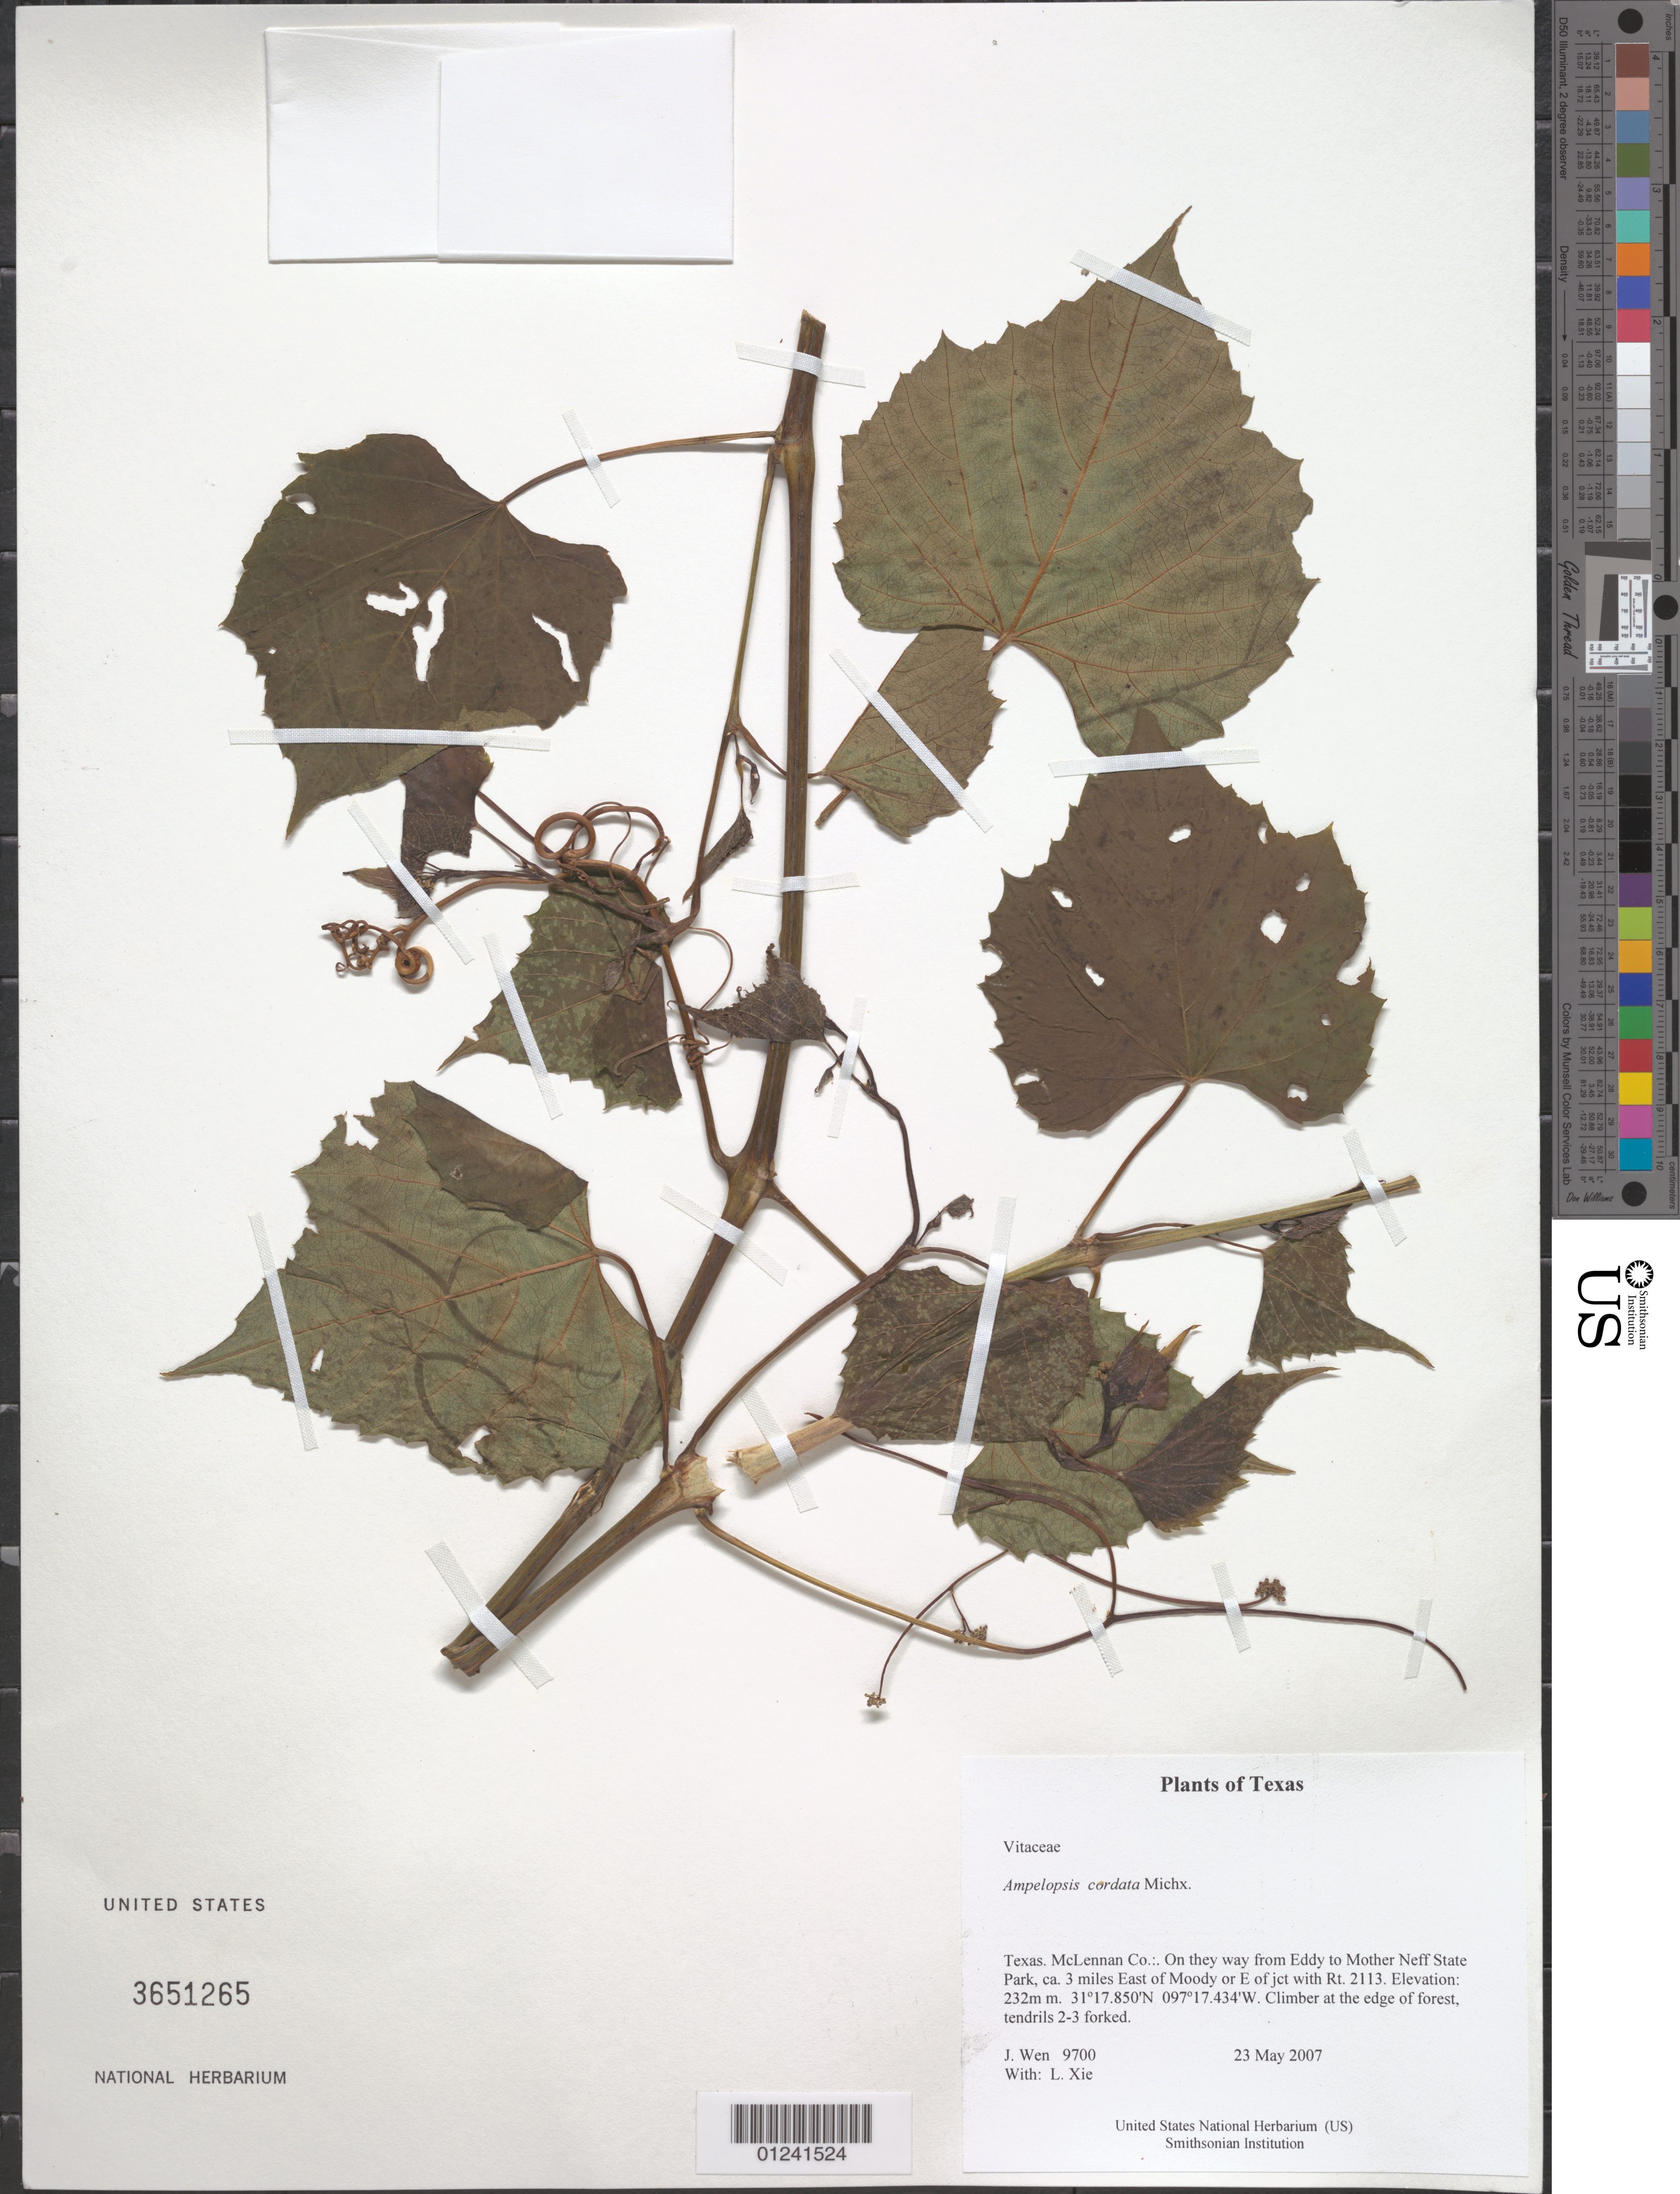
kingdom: Plantae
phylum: Tracheophyta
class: Magnoliopsida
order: Vitales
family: Vitaceae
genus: Ampelopsis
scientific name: Ampelopsis cordata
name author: Michx.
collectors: J. Wen & L. Xie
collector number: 9700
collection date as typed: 23 May 2007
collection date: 2007-05-23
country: United States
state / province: Texas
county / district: McLennan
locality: On they way from Eddy to Mother Neff State Park, ca. 3 miles East of Moody or E of jct with Rt. 2113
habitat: At the edge of forest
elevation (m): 232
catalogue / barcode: US 3654265